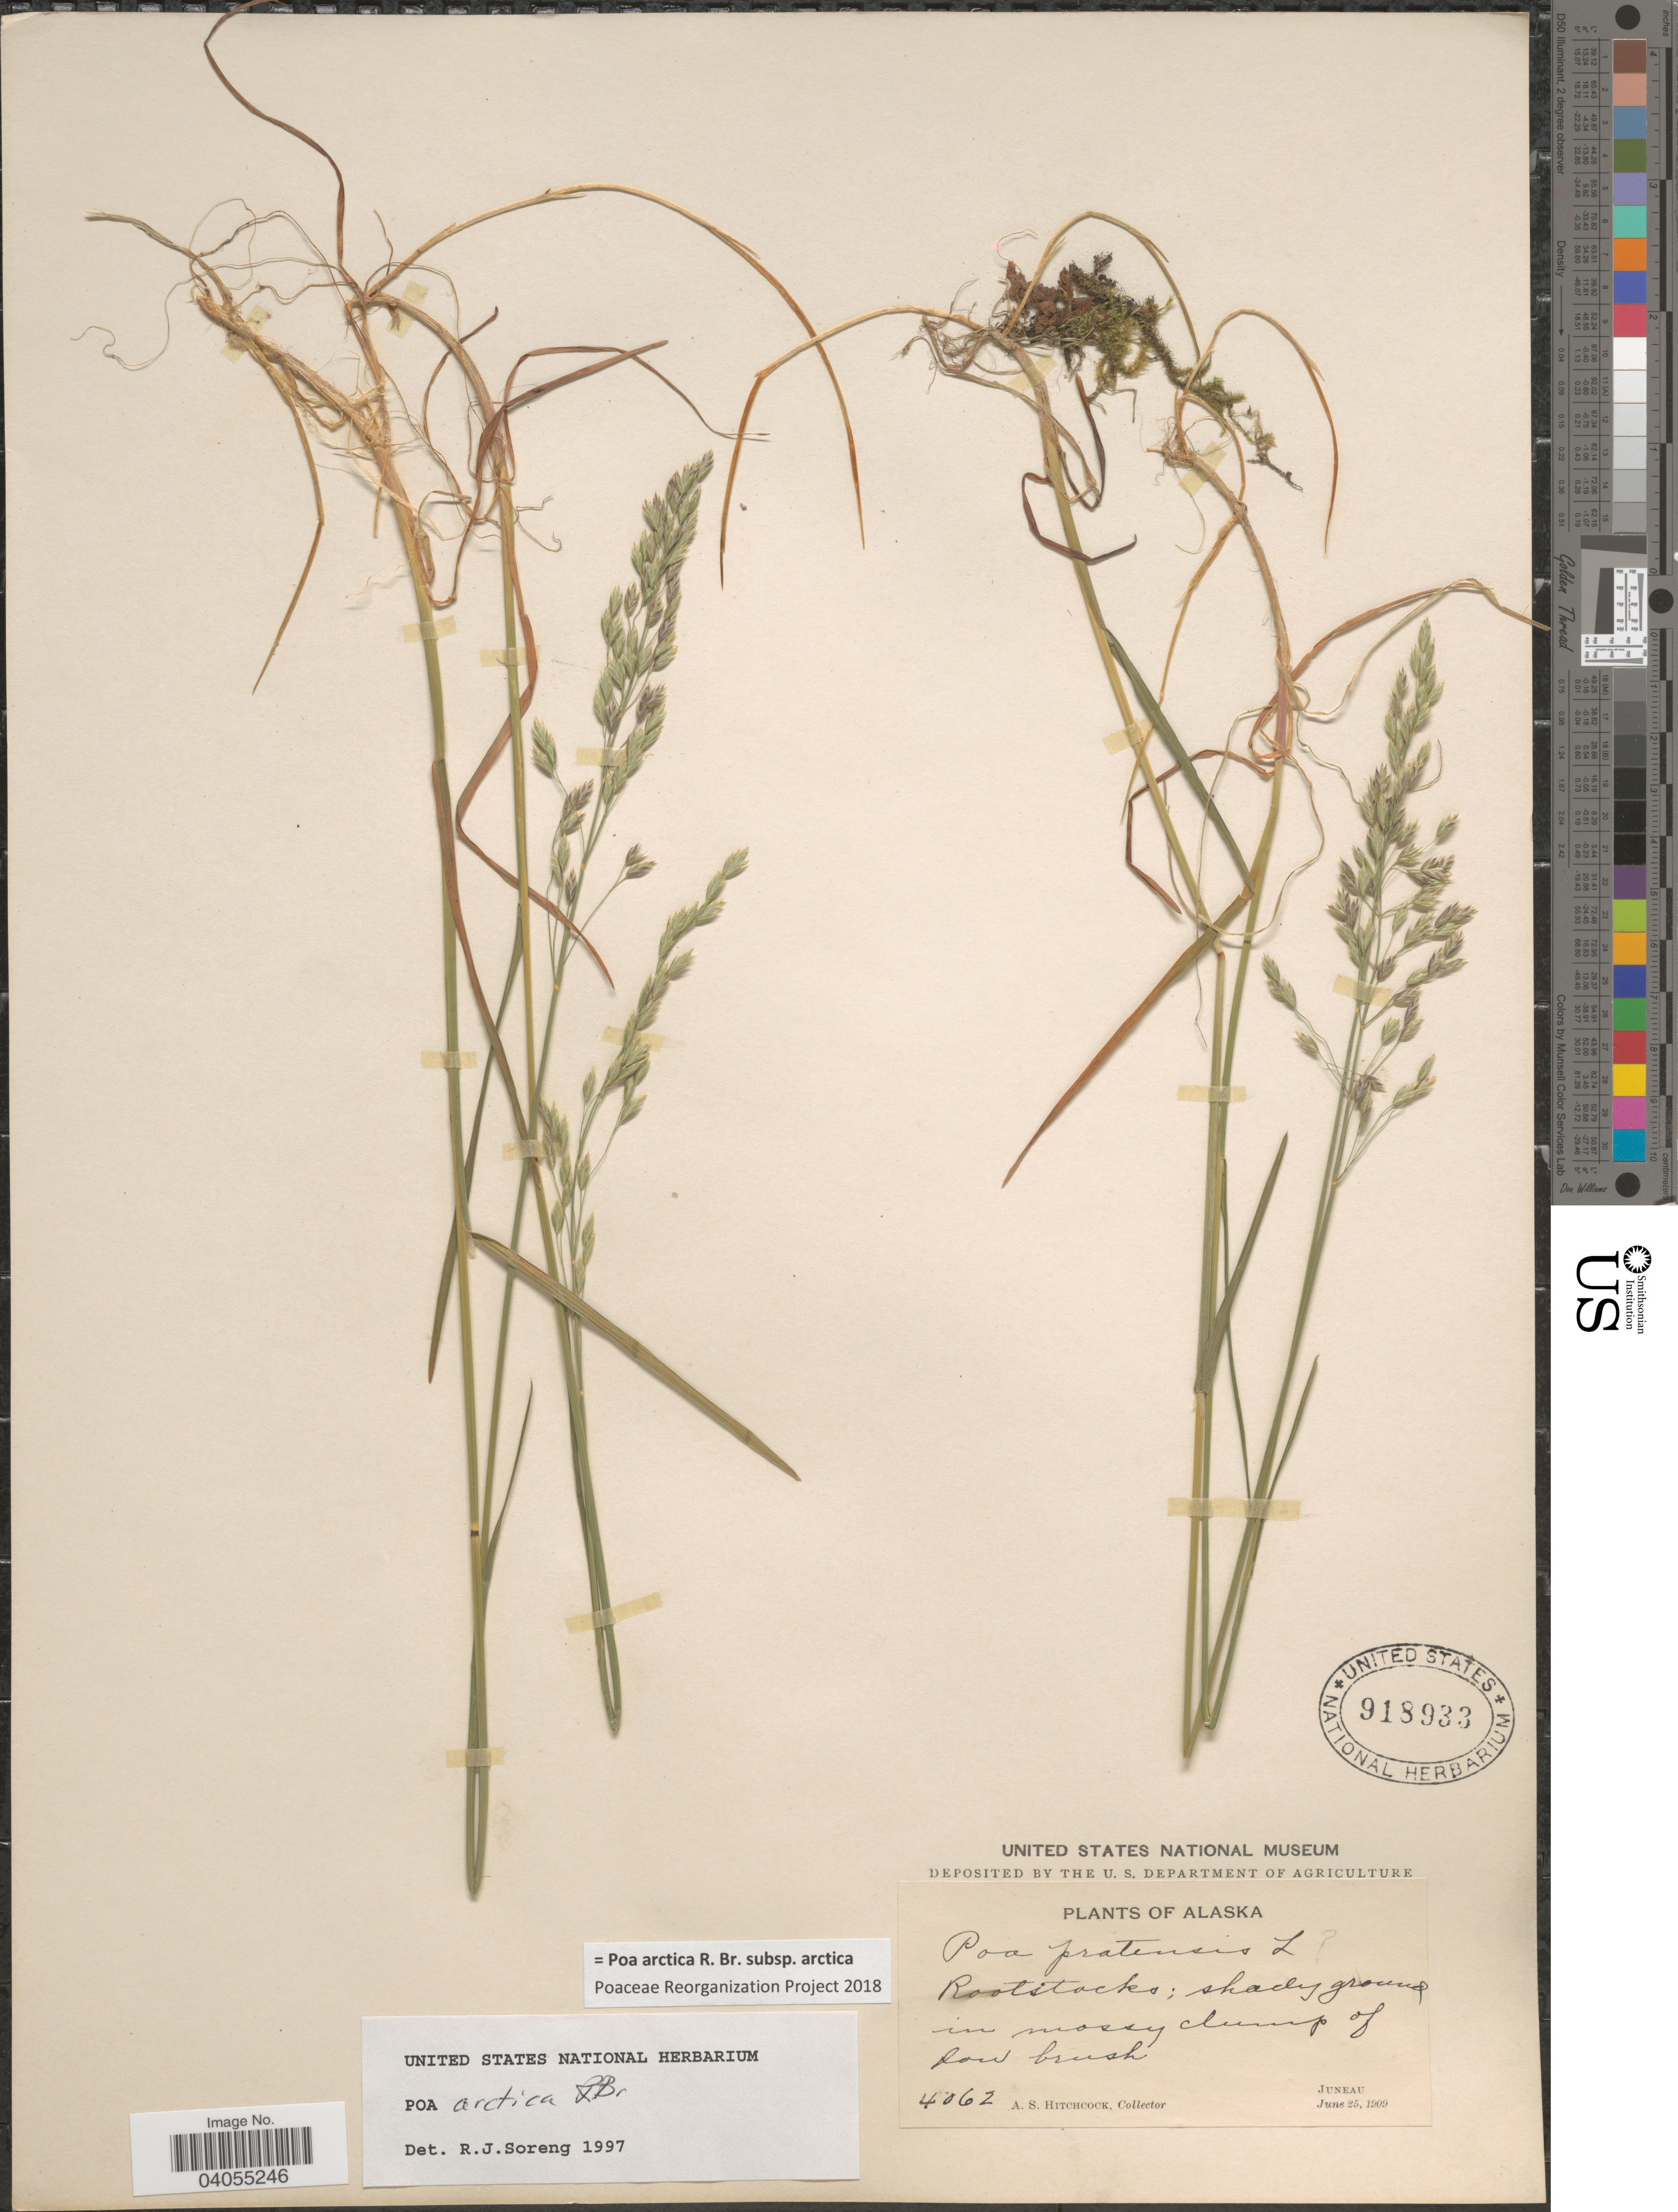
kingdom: Plantae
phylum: Tracheophyta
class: Liliopsida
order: Poales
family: Poaceae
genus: Poa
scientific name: Poa arctica subsp. arctica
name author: R. Br.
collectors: A. S. Hitchcock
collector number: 4062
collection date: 1909-06-25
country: United States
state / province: Alaska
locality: Rootstocks; shady ground in mossy clump of low brush. Juneau.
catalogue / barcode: US 918933